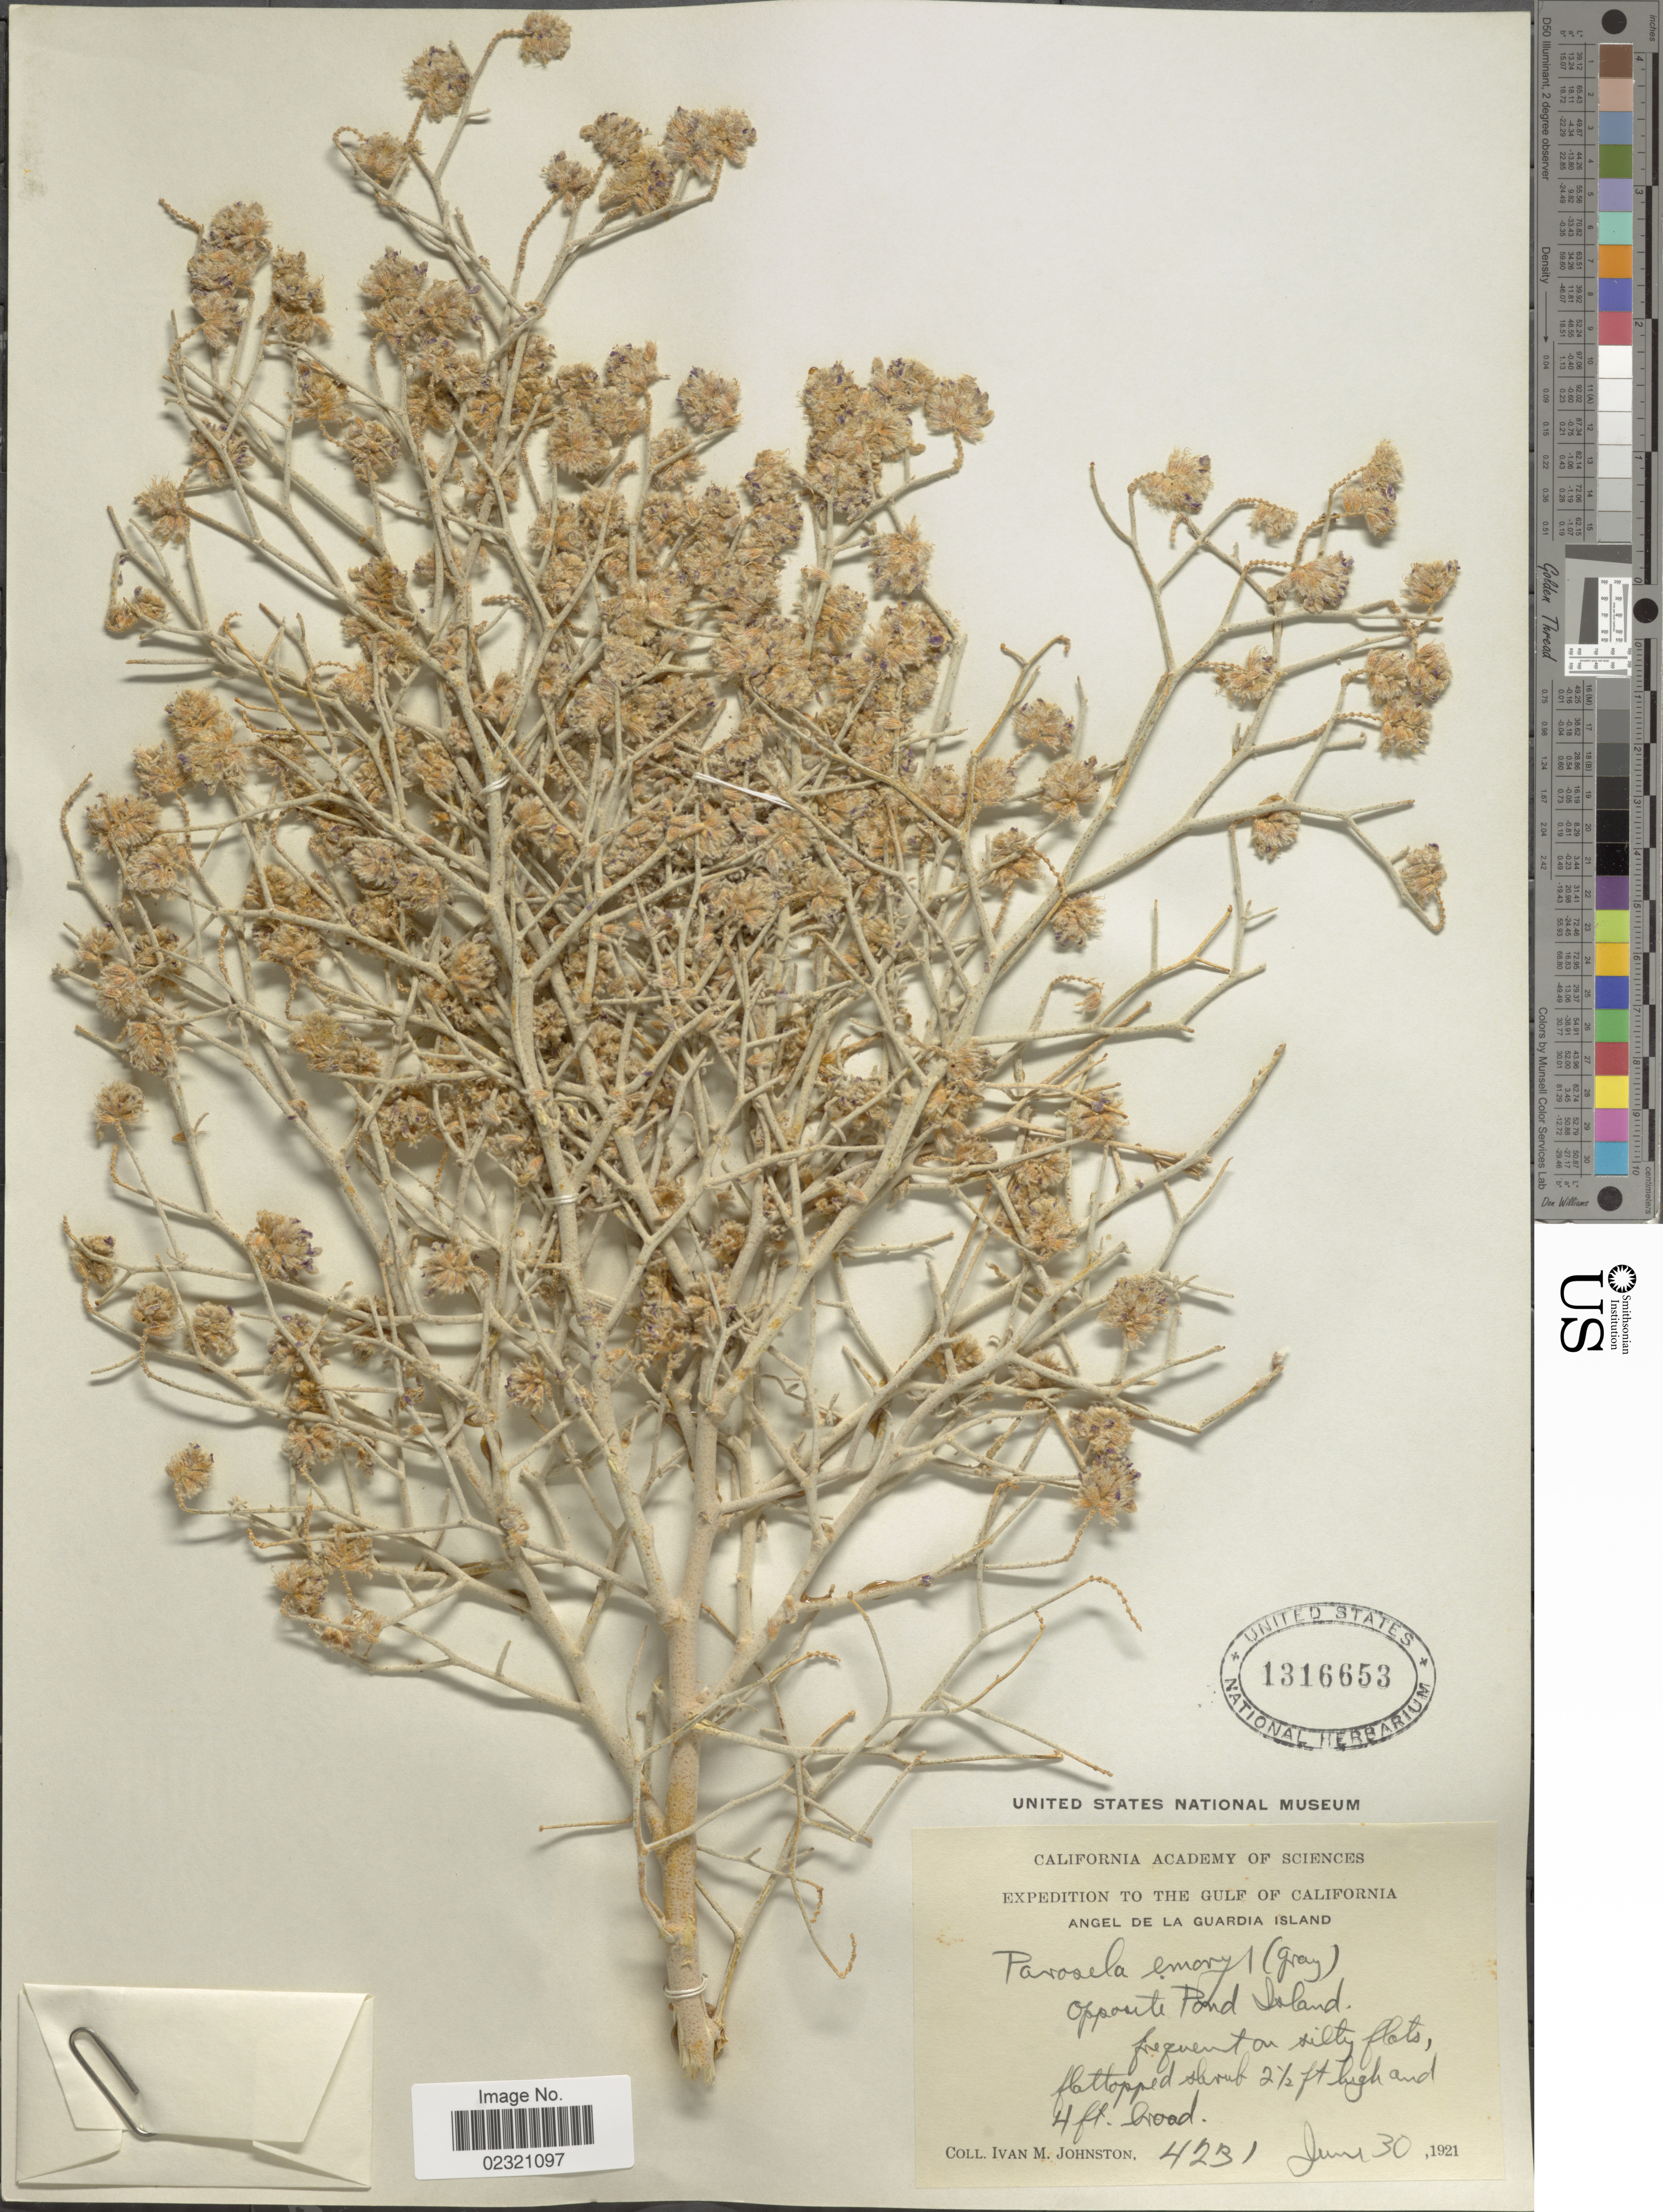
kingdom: Plantae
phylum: Tracheophyta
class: Magnoliopsida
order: Fabales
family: Fabaceae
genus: Psorothamnus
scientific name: Psorothamnus emoryi var. emoryi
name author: (A. Gray) Rydb.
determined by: Strong, M. T., (US), Smithsonian Institution - National Museum of Natural History (UNITED STATES)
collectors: I.M. Johnston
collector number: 4231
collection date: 1921-06-30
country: Mexico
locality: The Gulf of California Angel de La Guardia Island, Opposite Pond Island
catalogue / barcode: US 1316653